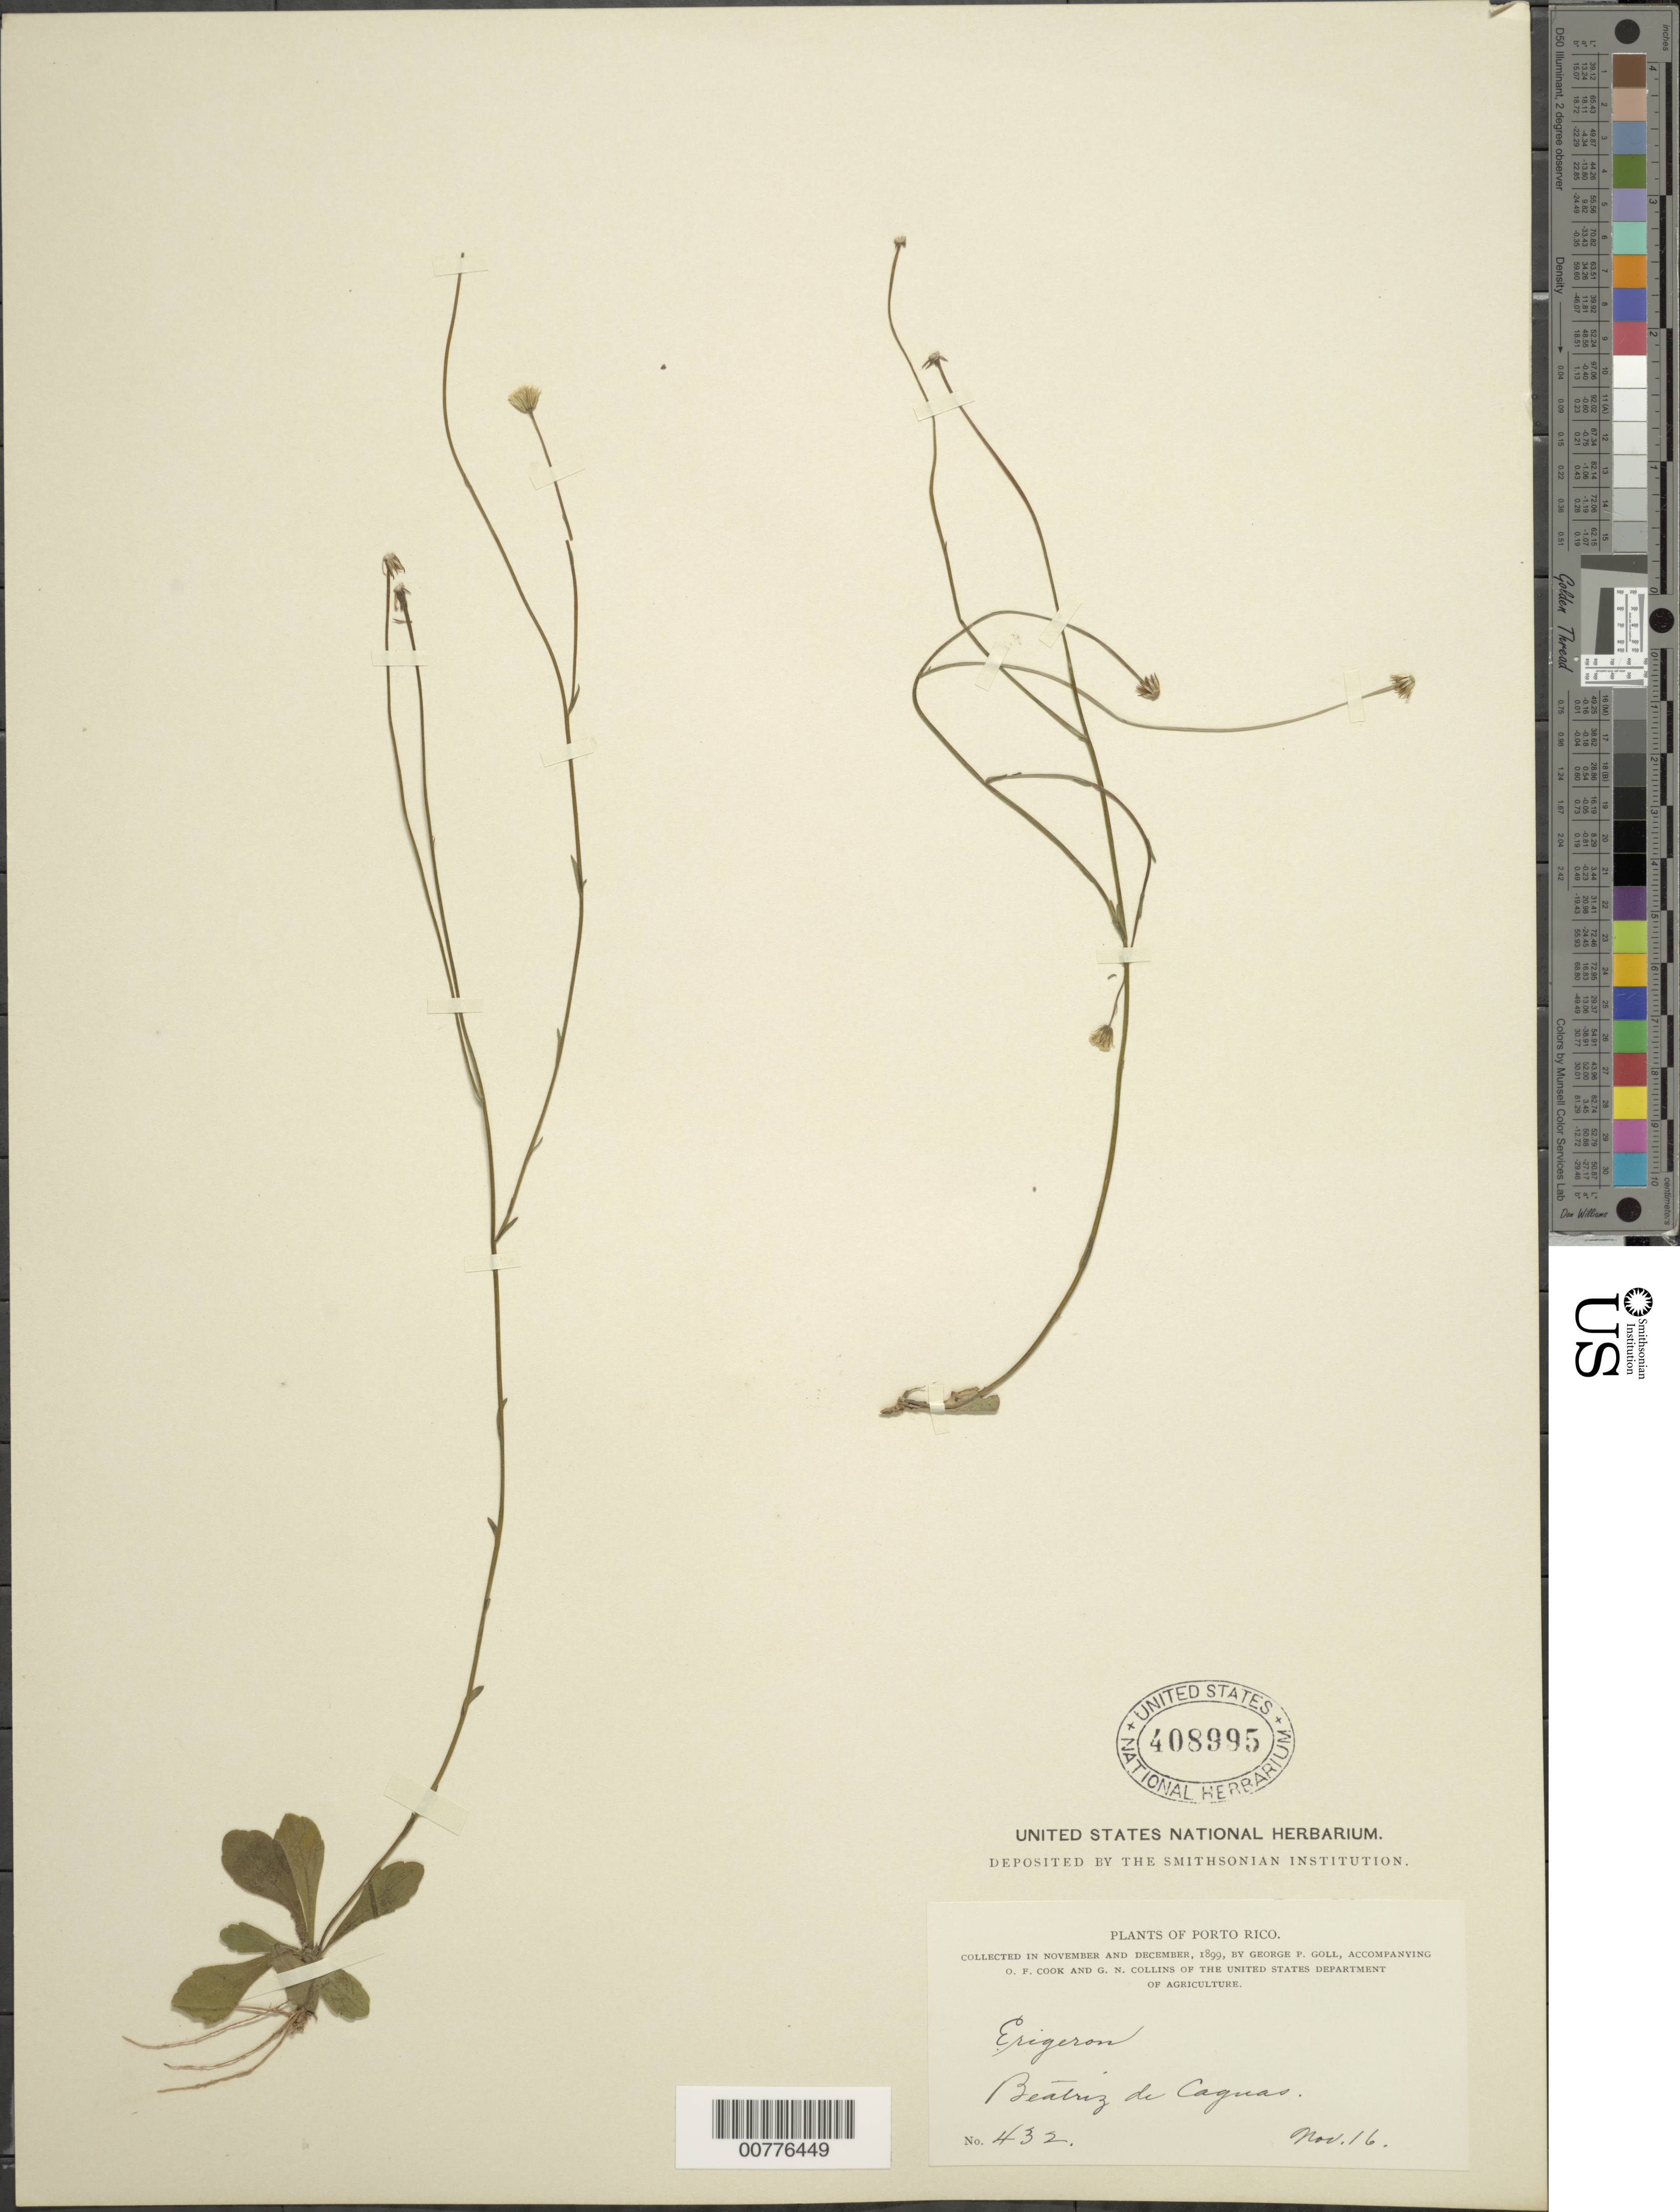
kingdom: Plantae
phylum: Tracheophyta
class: Magnoliopsida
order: Asterales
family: Asteraceae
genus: Erigeron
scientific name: Erigeron cuneifolius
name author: DC.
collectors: G. Goll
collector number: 432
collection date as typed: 16 Nov 1899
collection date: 1899-11-16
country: Puerto Rico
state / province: Caguas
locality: Beatriz de Caguas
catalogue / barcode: US 408995